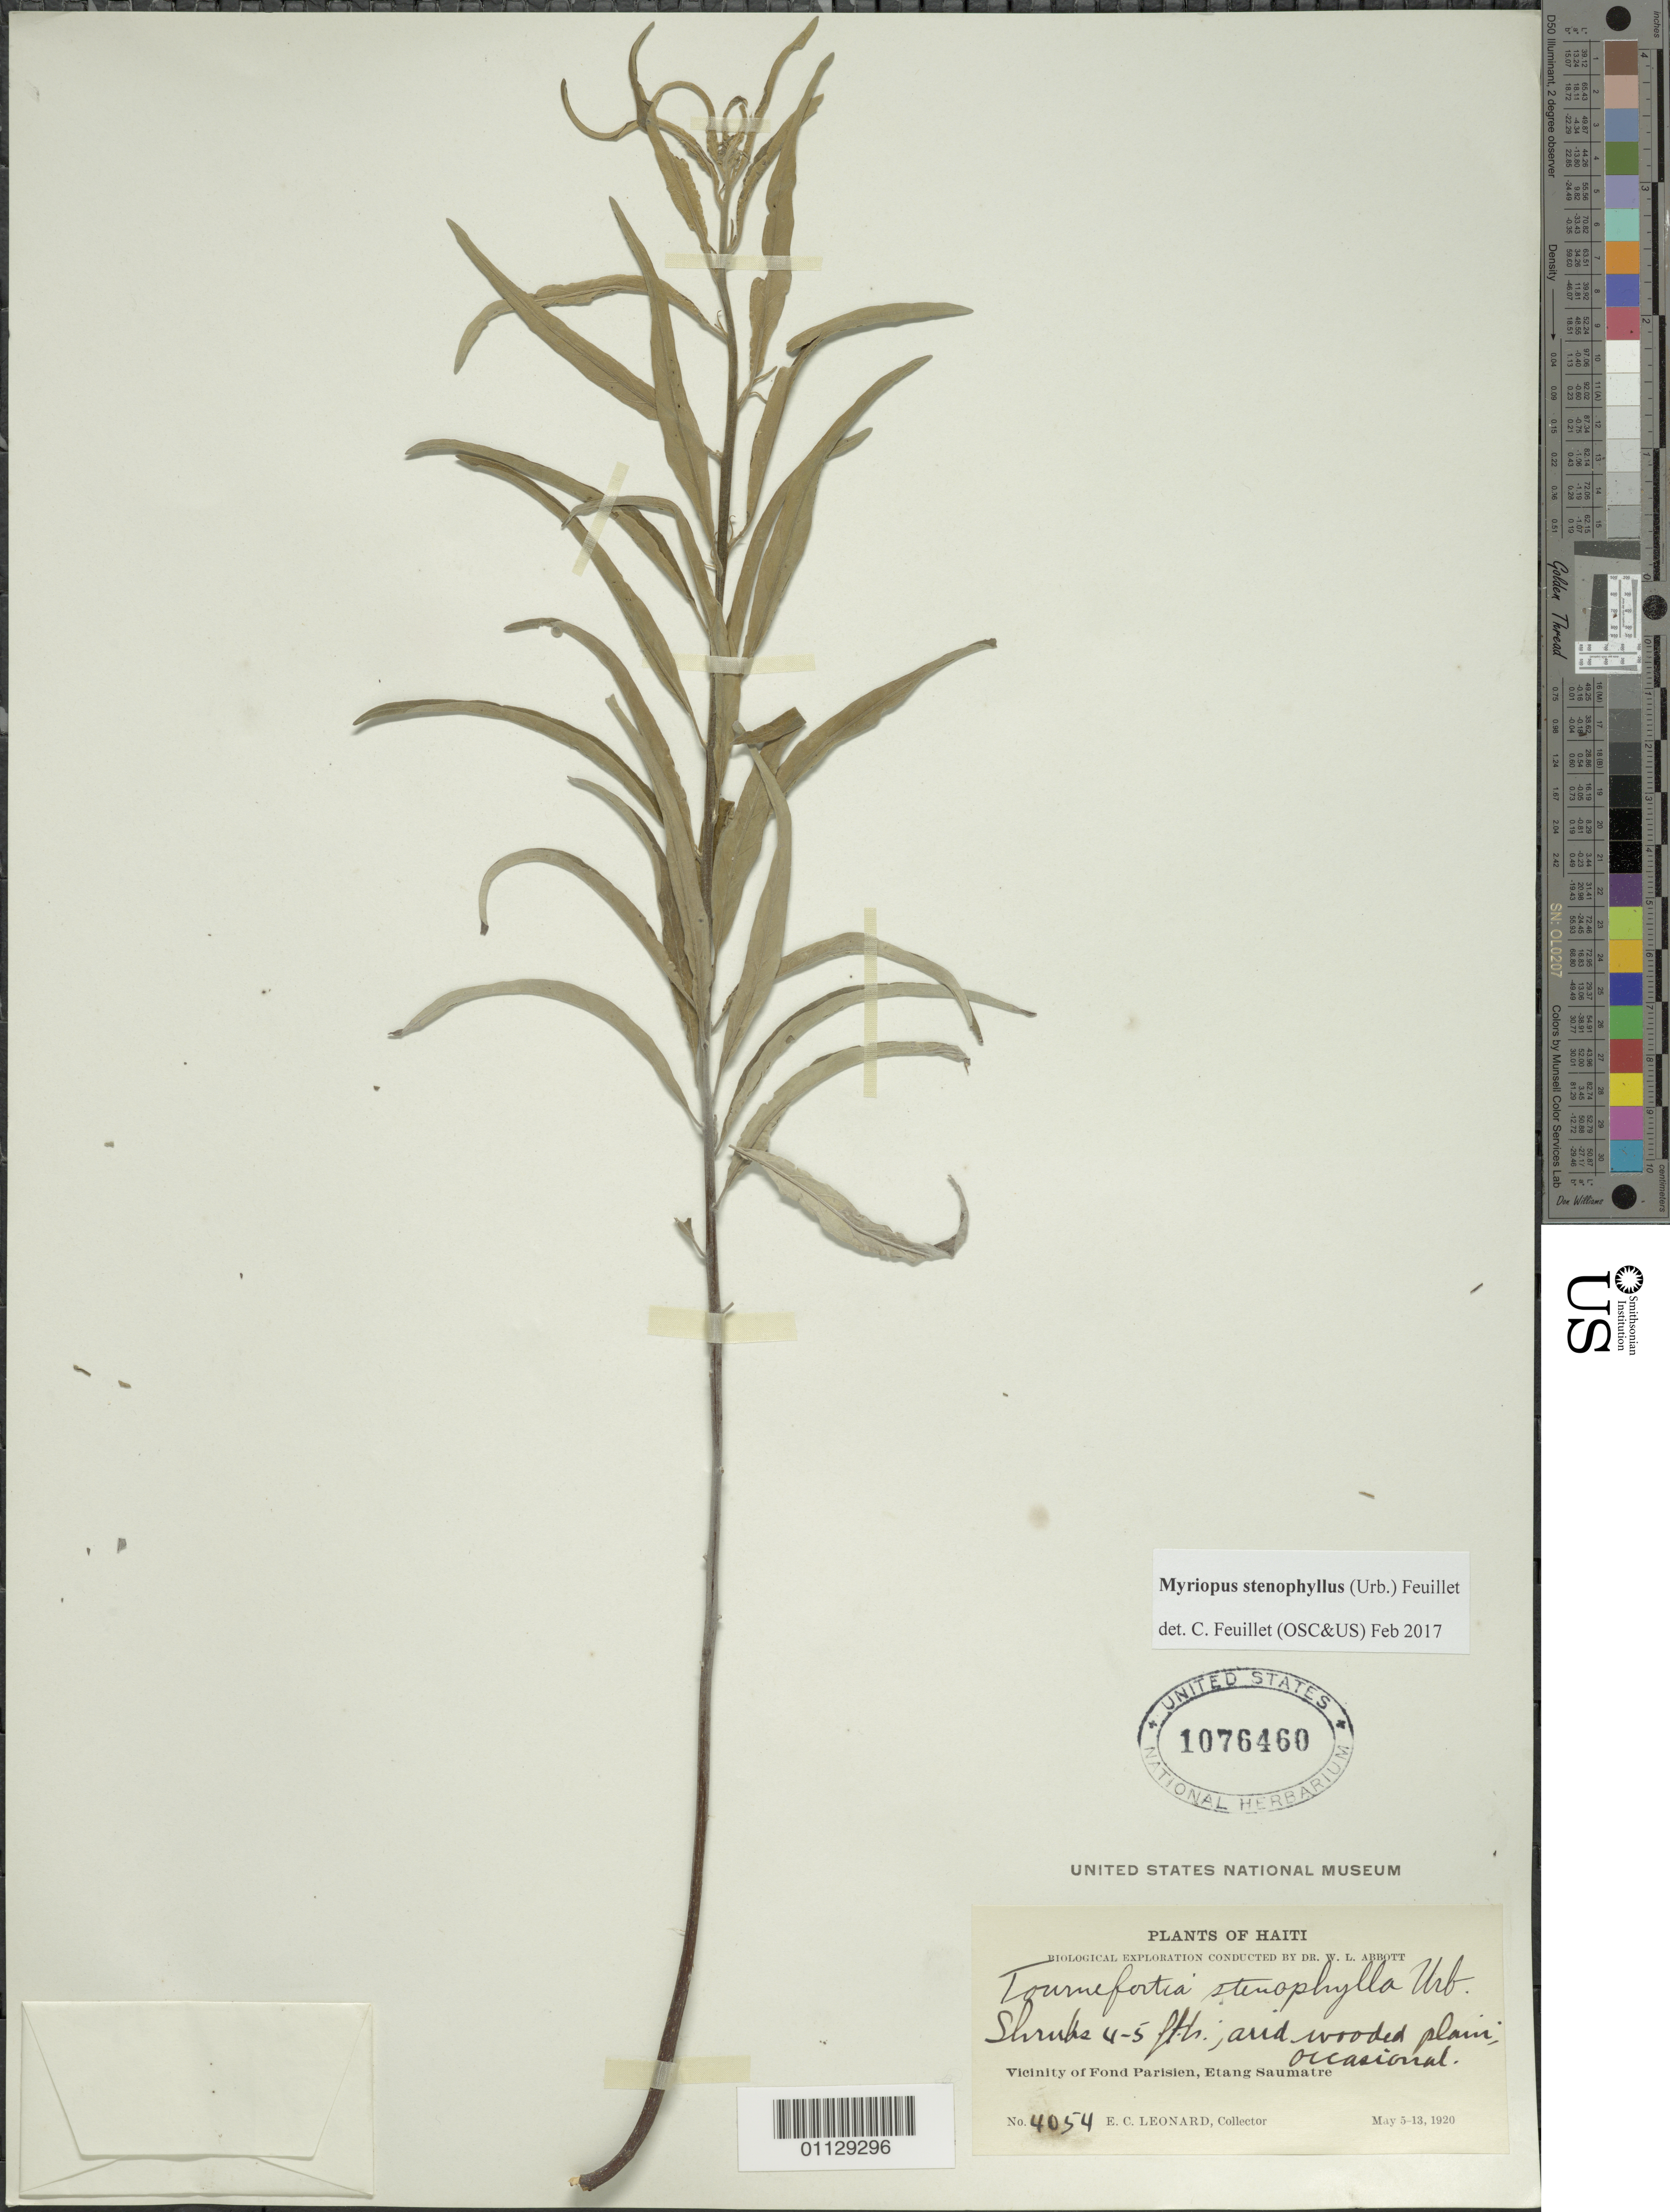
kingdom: Plantae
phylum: Tracheophyta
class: Magnoliopsida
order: Boraginales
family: Heliotropiaceae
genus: Myriopus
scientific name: Myriopus stenophyllus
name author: (Urb.) Feuillet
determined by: Feuillet, C.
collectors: E. C. Leonard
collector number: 4054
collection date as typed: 05 May 1920 to 13 May 1920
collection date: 1920-05-05/1920-05-13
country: Haiti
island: Hispaniola I.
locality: Vicinity of Fond Parisien, Etang Saumatre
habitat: Arid wooded plain, occasional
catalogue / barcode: US 1076460